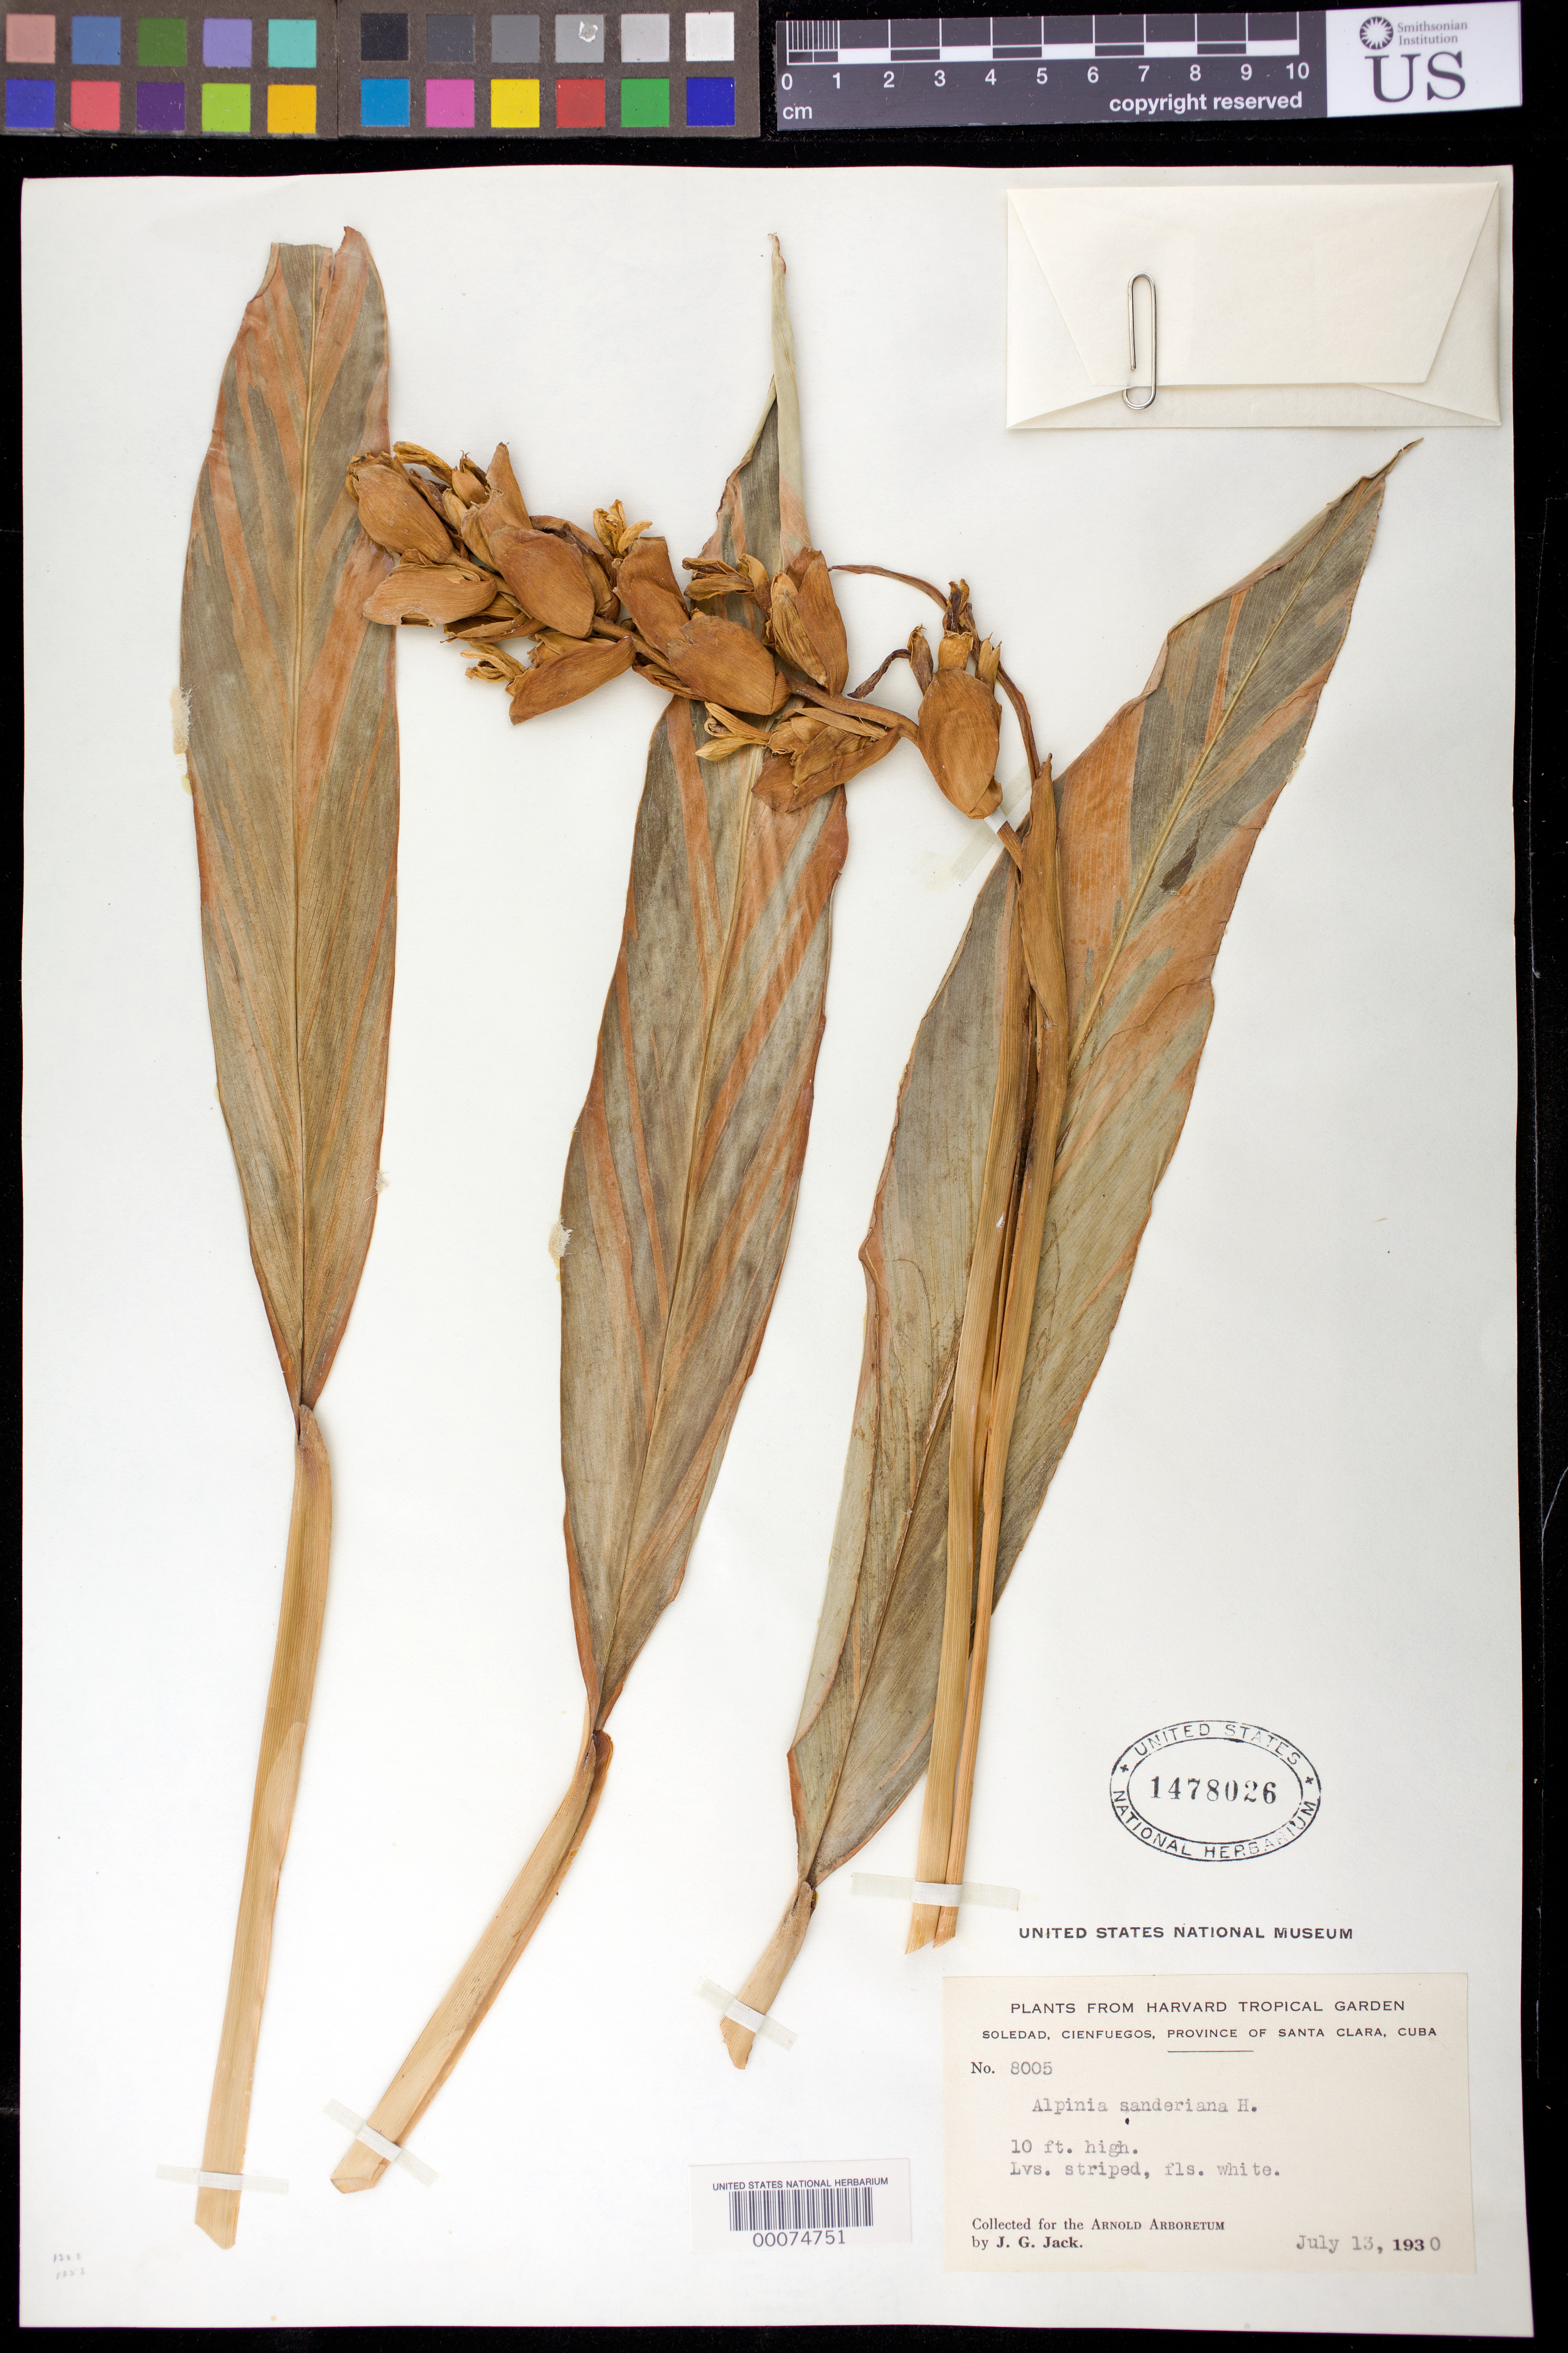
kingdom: Plantae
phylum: Tracheophyta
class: Liliopsida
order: Zingiberales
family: Zingiberaceae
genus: Alpinia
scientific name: Alpinia sanderae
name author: Sander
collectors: J. G. Jack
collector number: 8005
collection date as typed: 13 Jul 1930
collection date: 1930-07-13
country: Cuba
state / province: Las Villas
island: Greater Antilles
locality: Soledad, cienfuegos, province of santa clara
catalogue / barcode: US 1478026